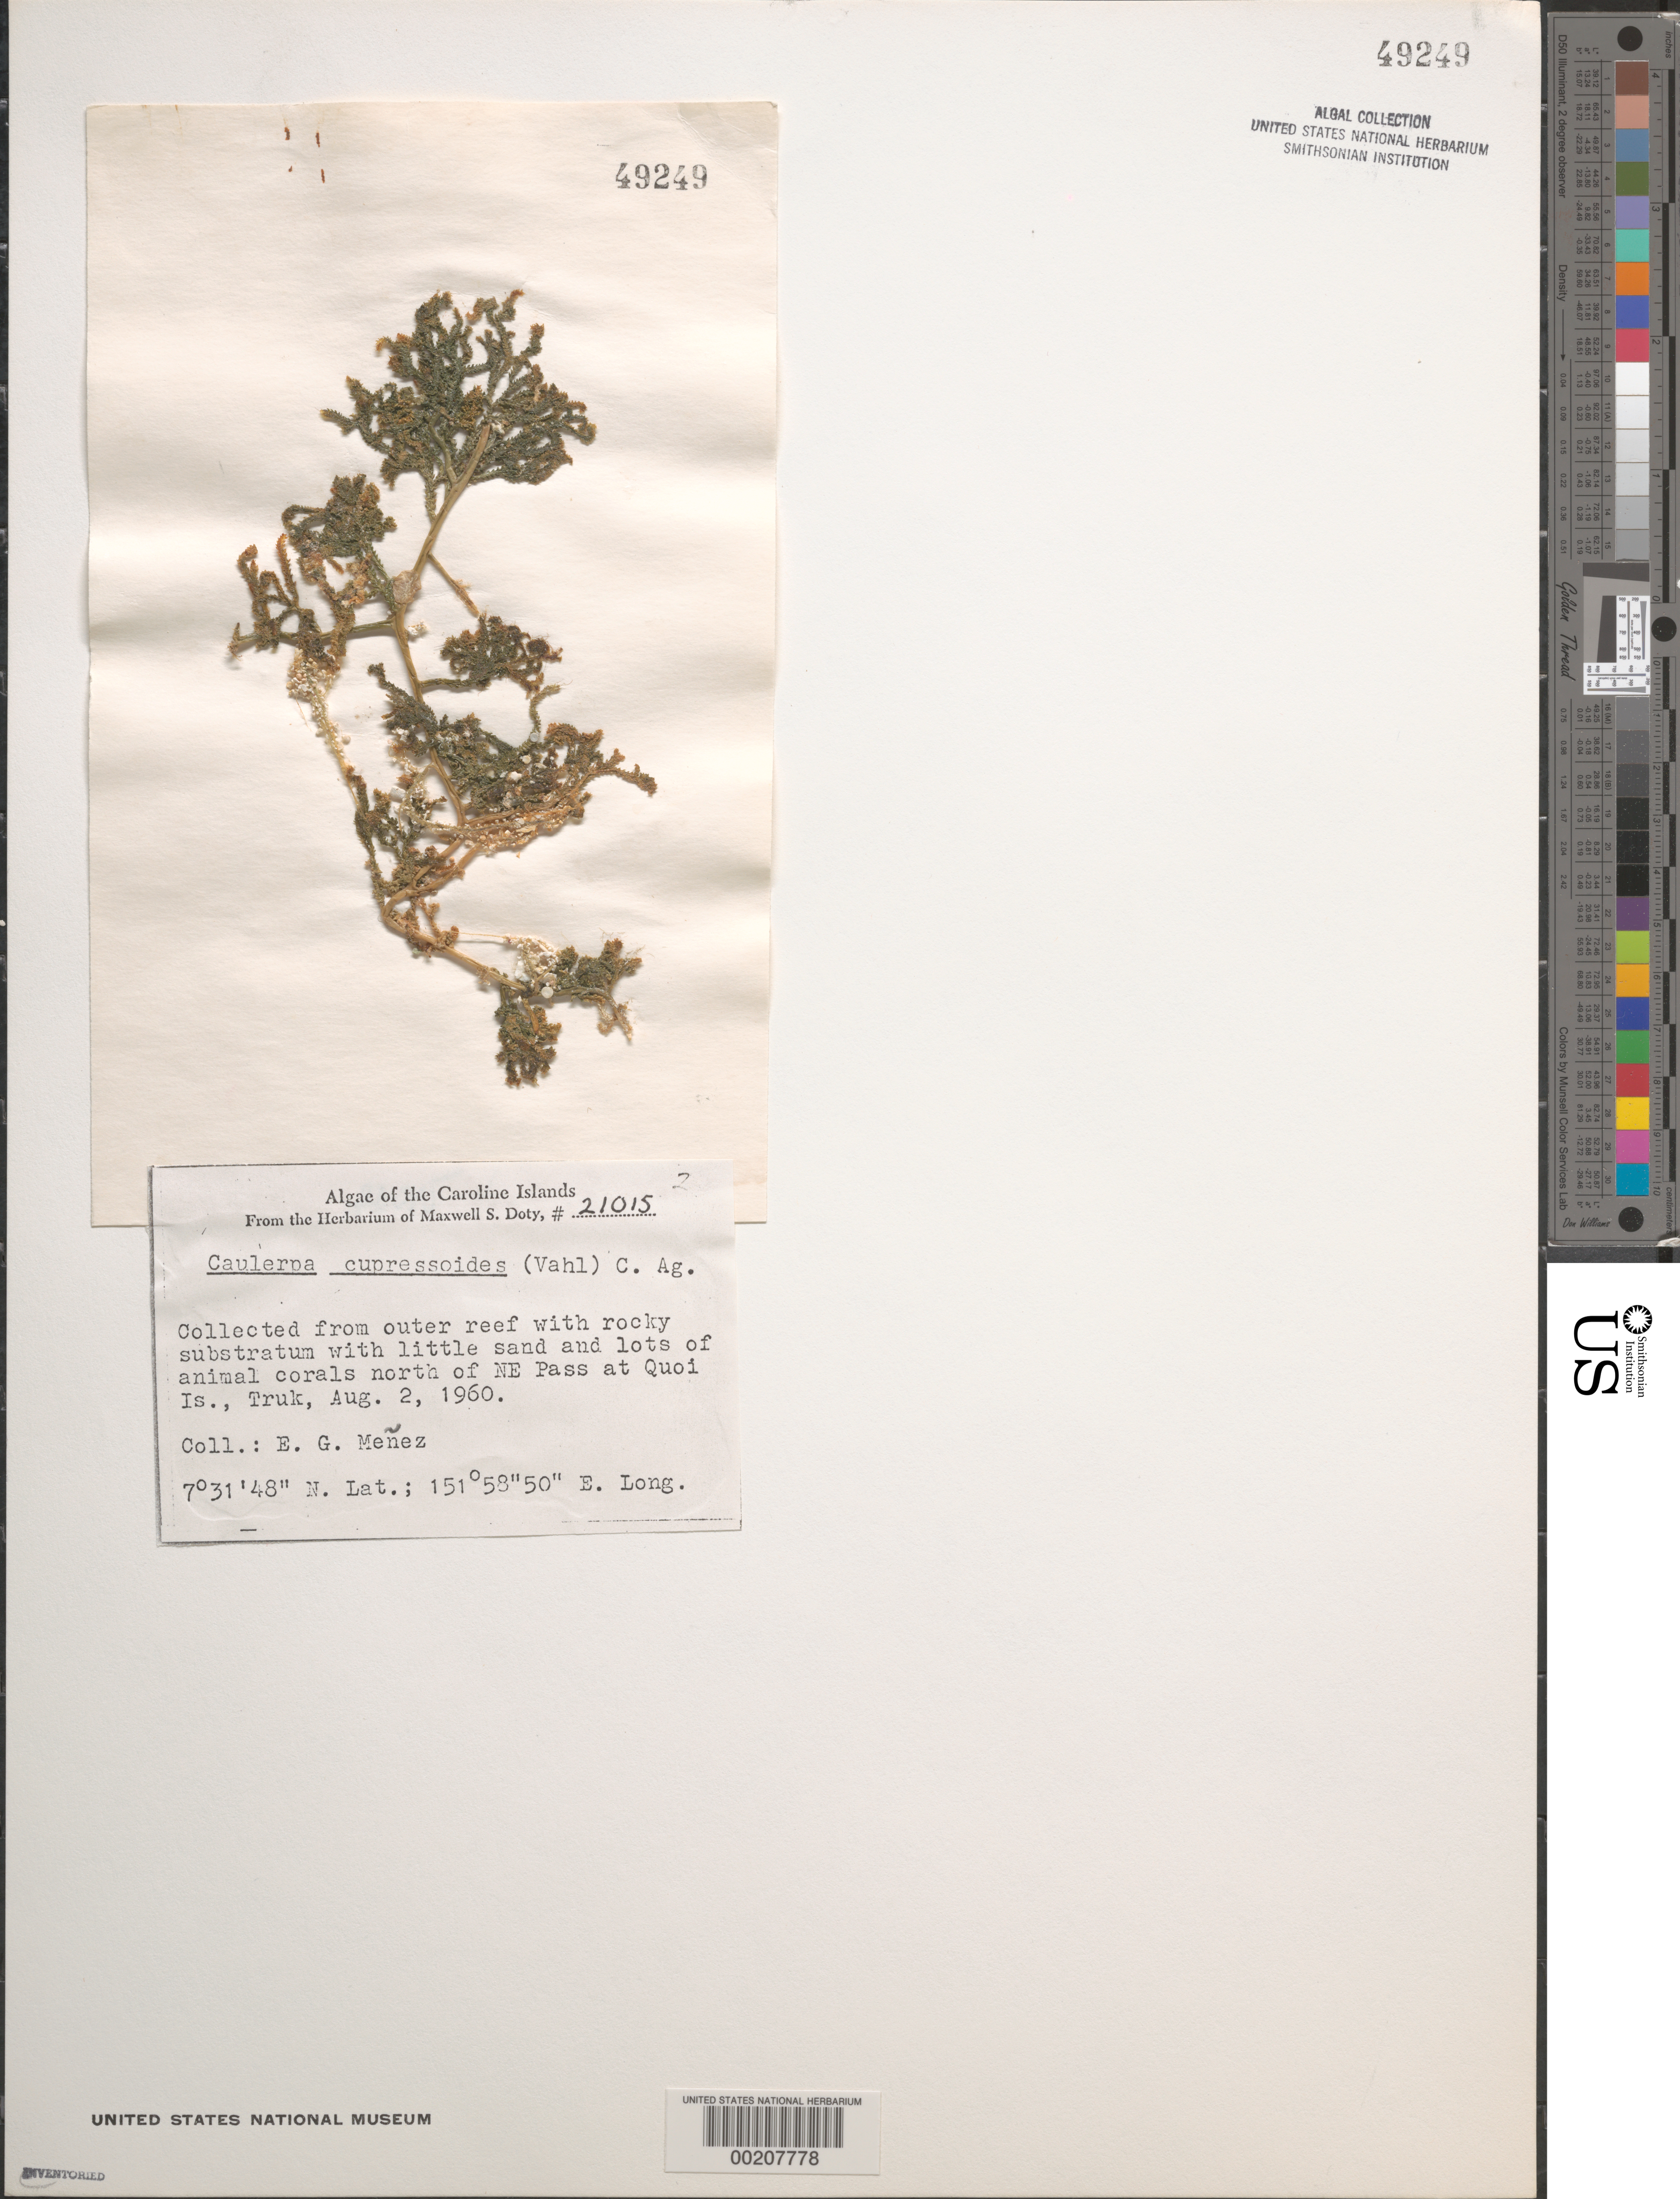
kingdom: Plantae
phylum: Chlorophyta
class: Ulvophyceae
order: Bryopsidales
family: Caulerpaceae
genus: Caulerpa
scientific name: Caulerpa cupressoides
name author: (Vahl) C. Agardh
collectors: Meñez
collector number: MSD 21015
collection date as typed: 02 Aug 1960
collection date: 1960-08-02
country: Micronesia, Federated States of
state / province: Truk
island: Truk (Chuuk) Is.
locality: Quoi Islet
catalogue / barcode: US 49249